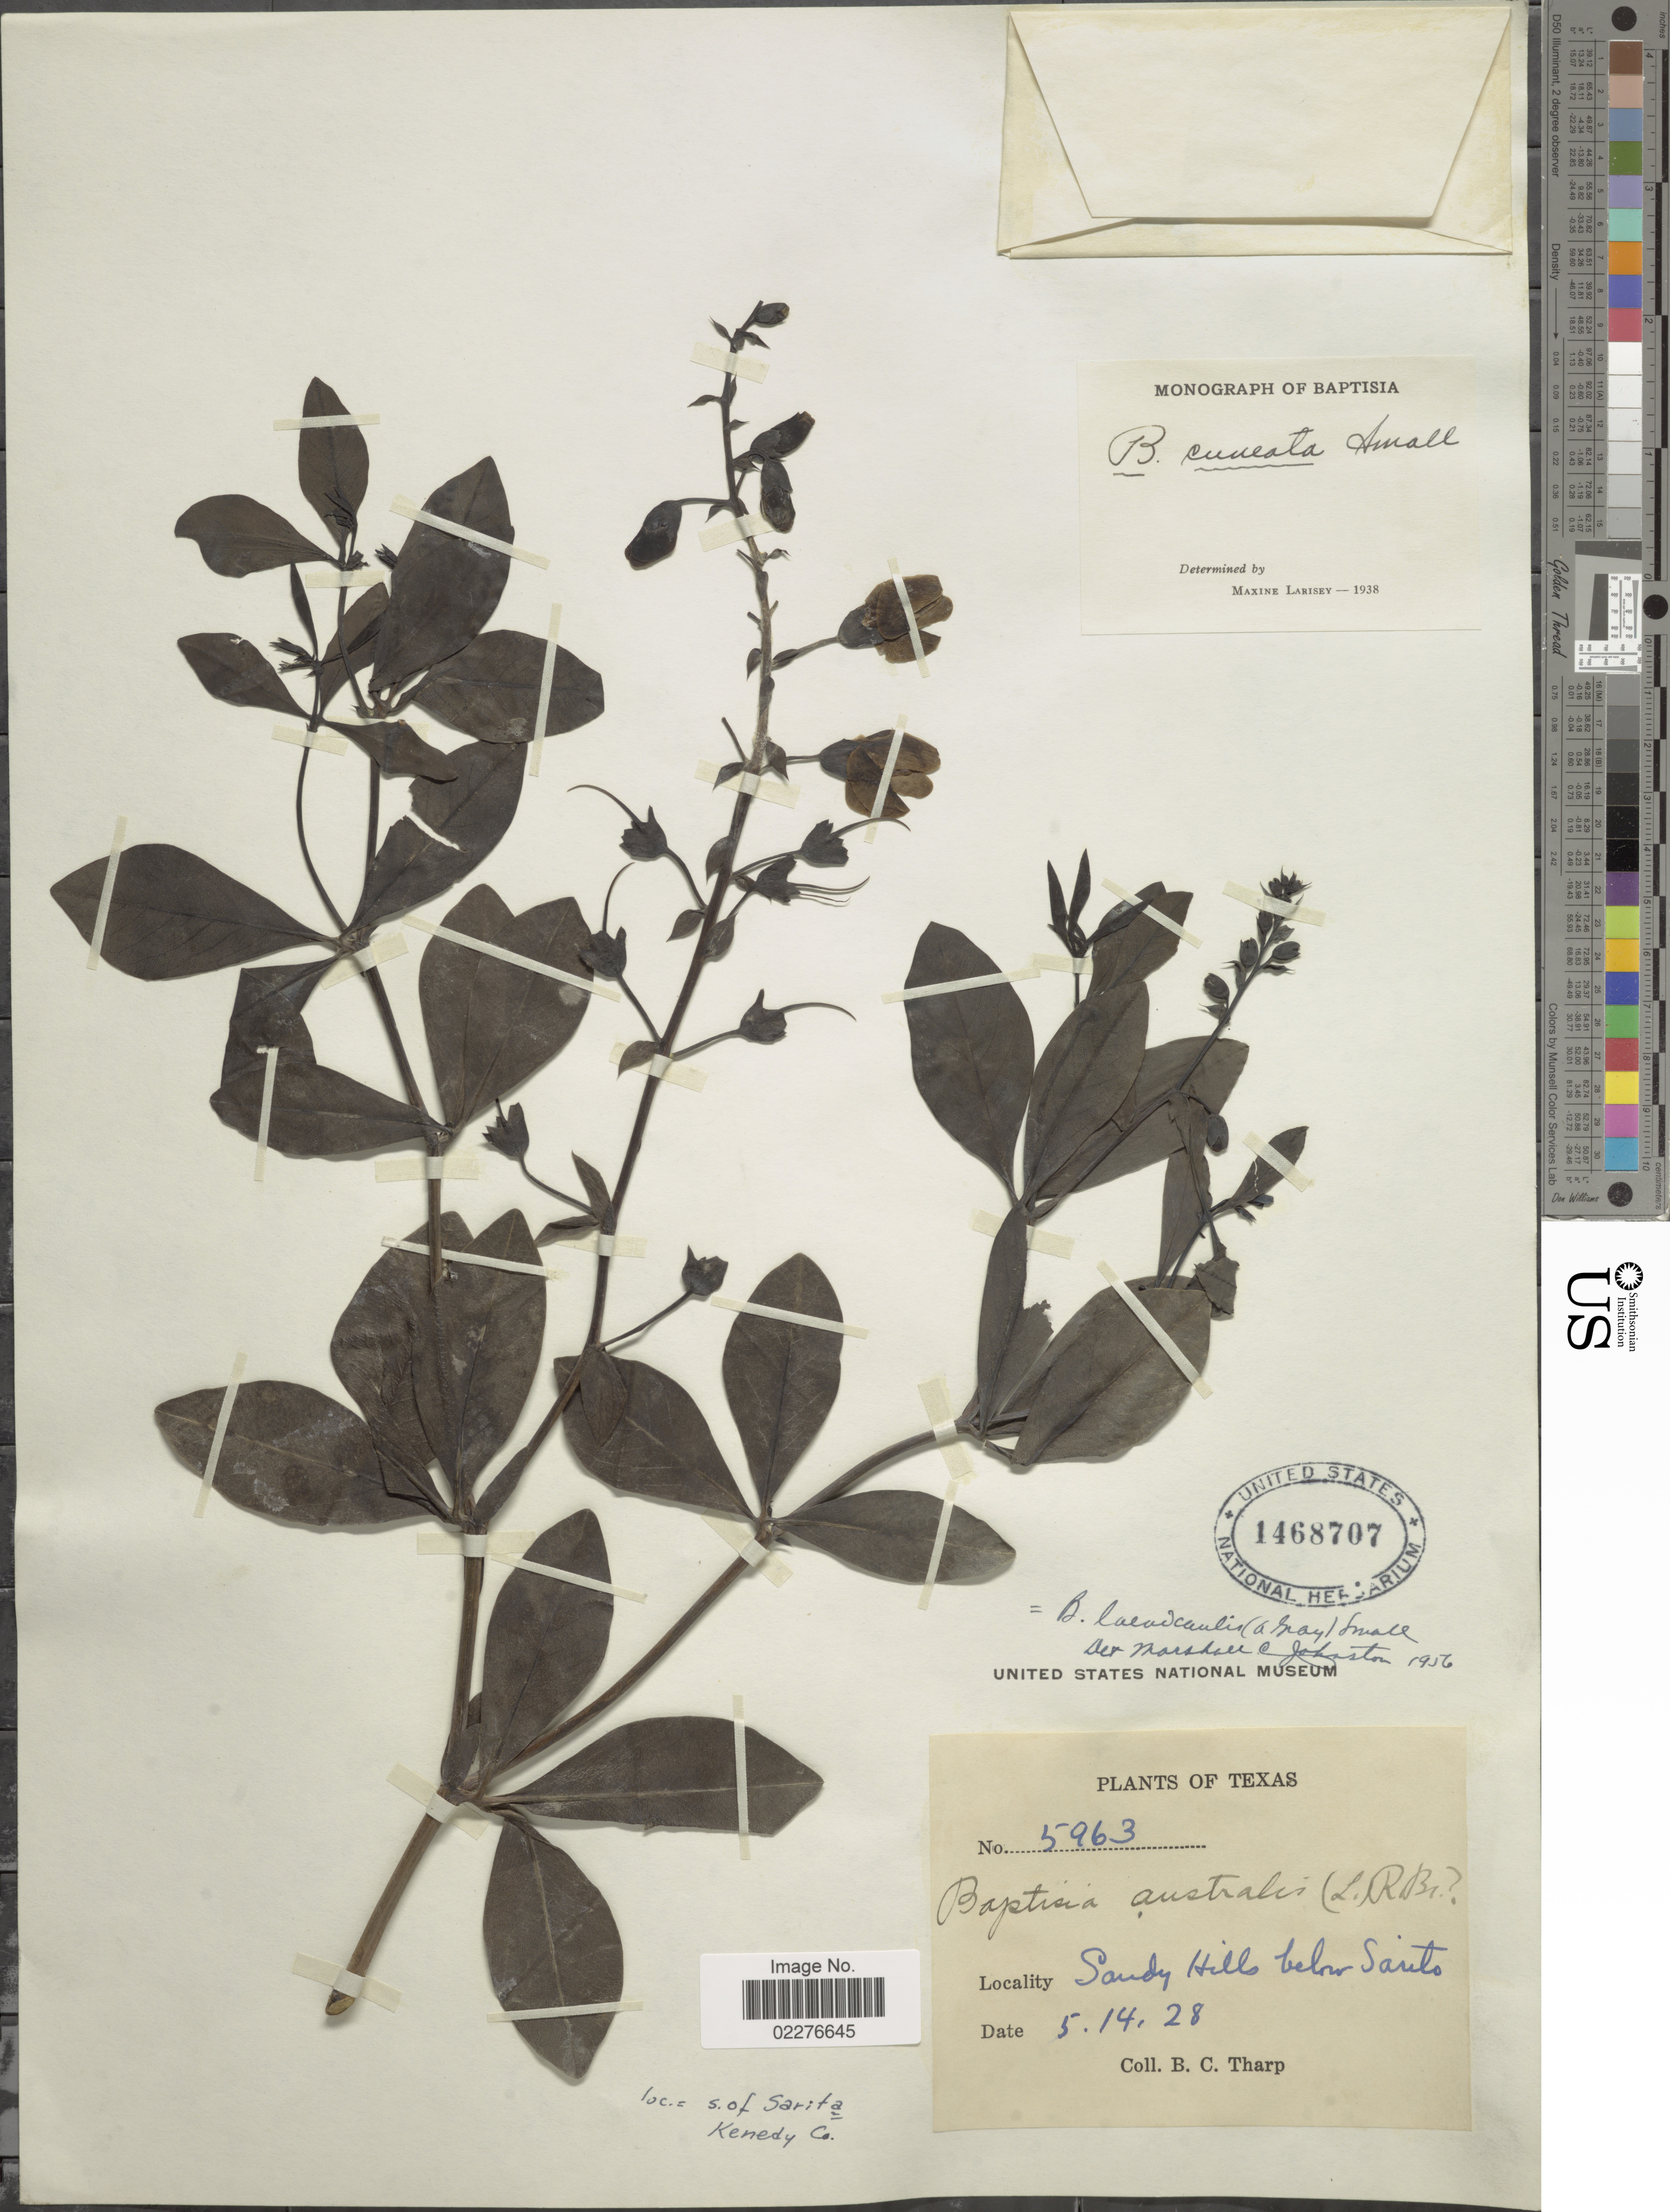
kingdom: Plantae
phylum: Tracheophyta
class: Magnoliopsida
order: Fabales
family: Fabaceae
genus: Baptisia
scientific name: Baptisia laevicaulis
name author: (Canby) Small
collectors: B. C. Tharp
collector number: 5963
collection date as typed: Transcribed d/m/y: 14/5/28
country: United States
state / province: Texas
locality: Sandy Hills below Santo, S of Sarita, Kennedy Co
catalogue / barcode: US 1468707